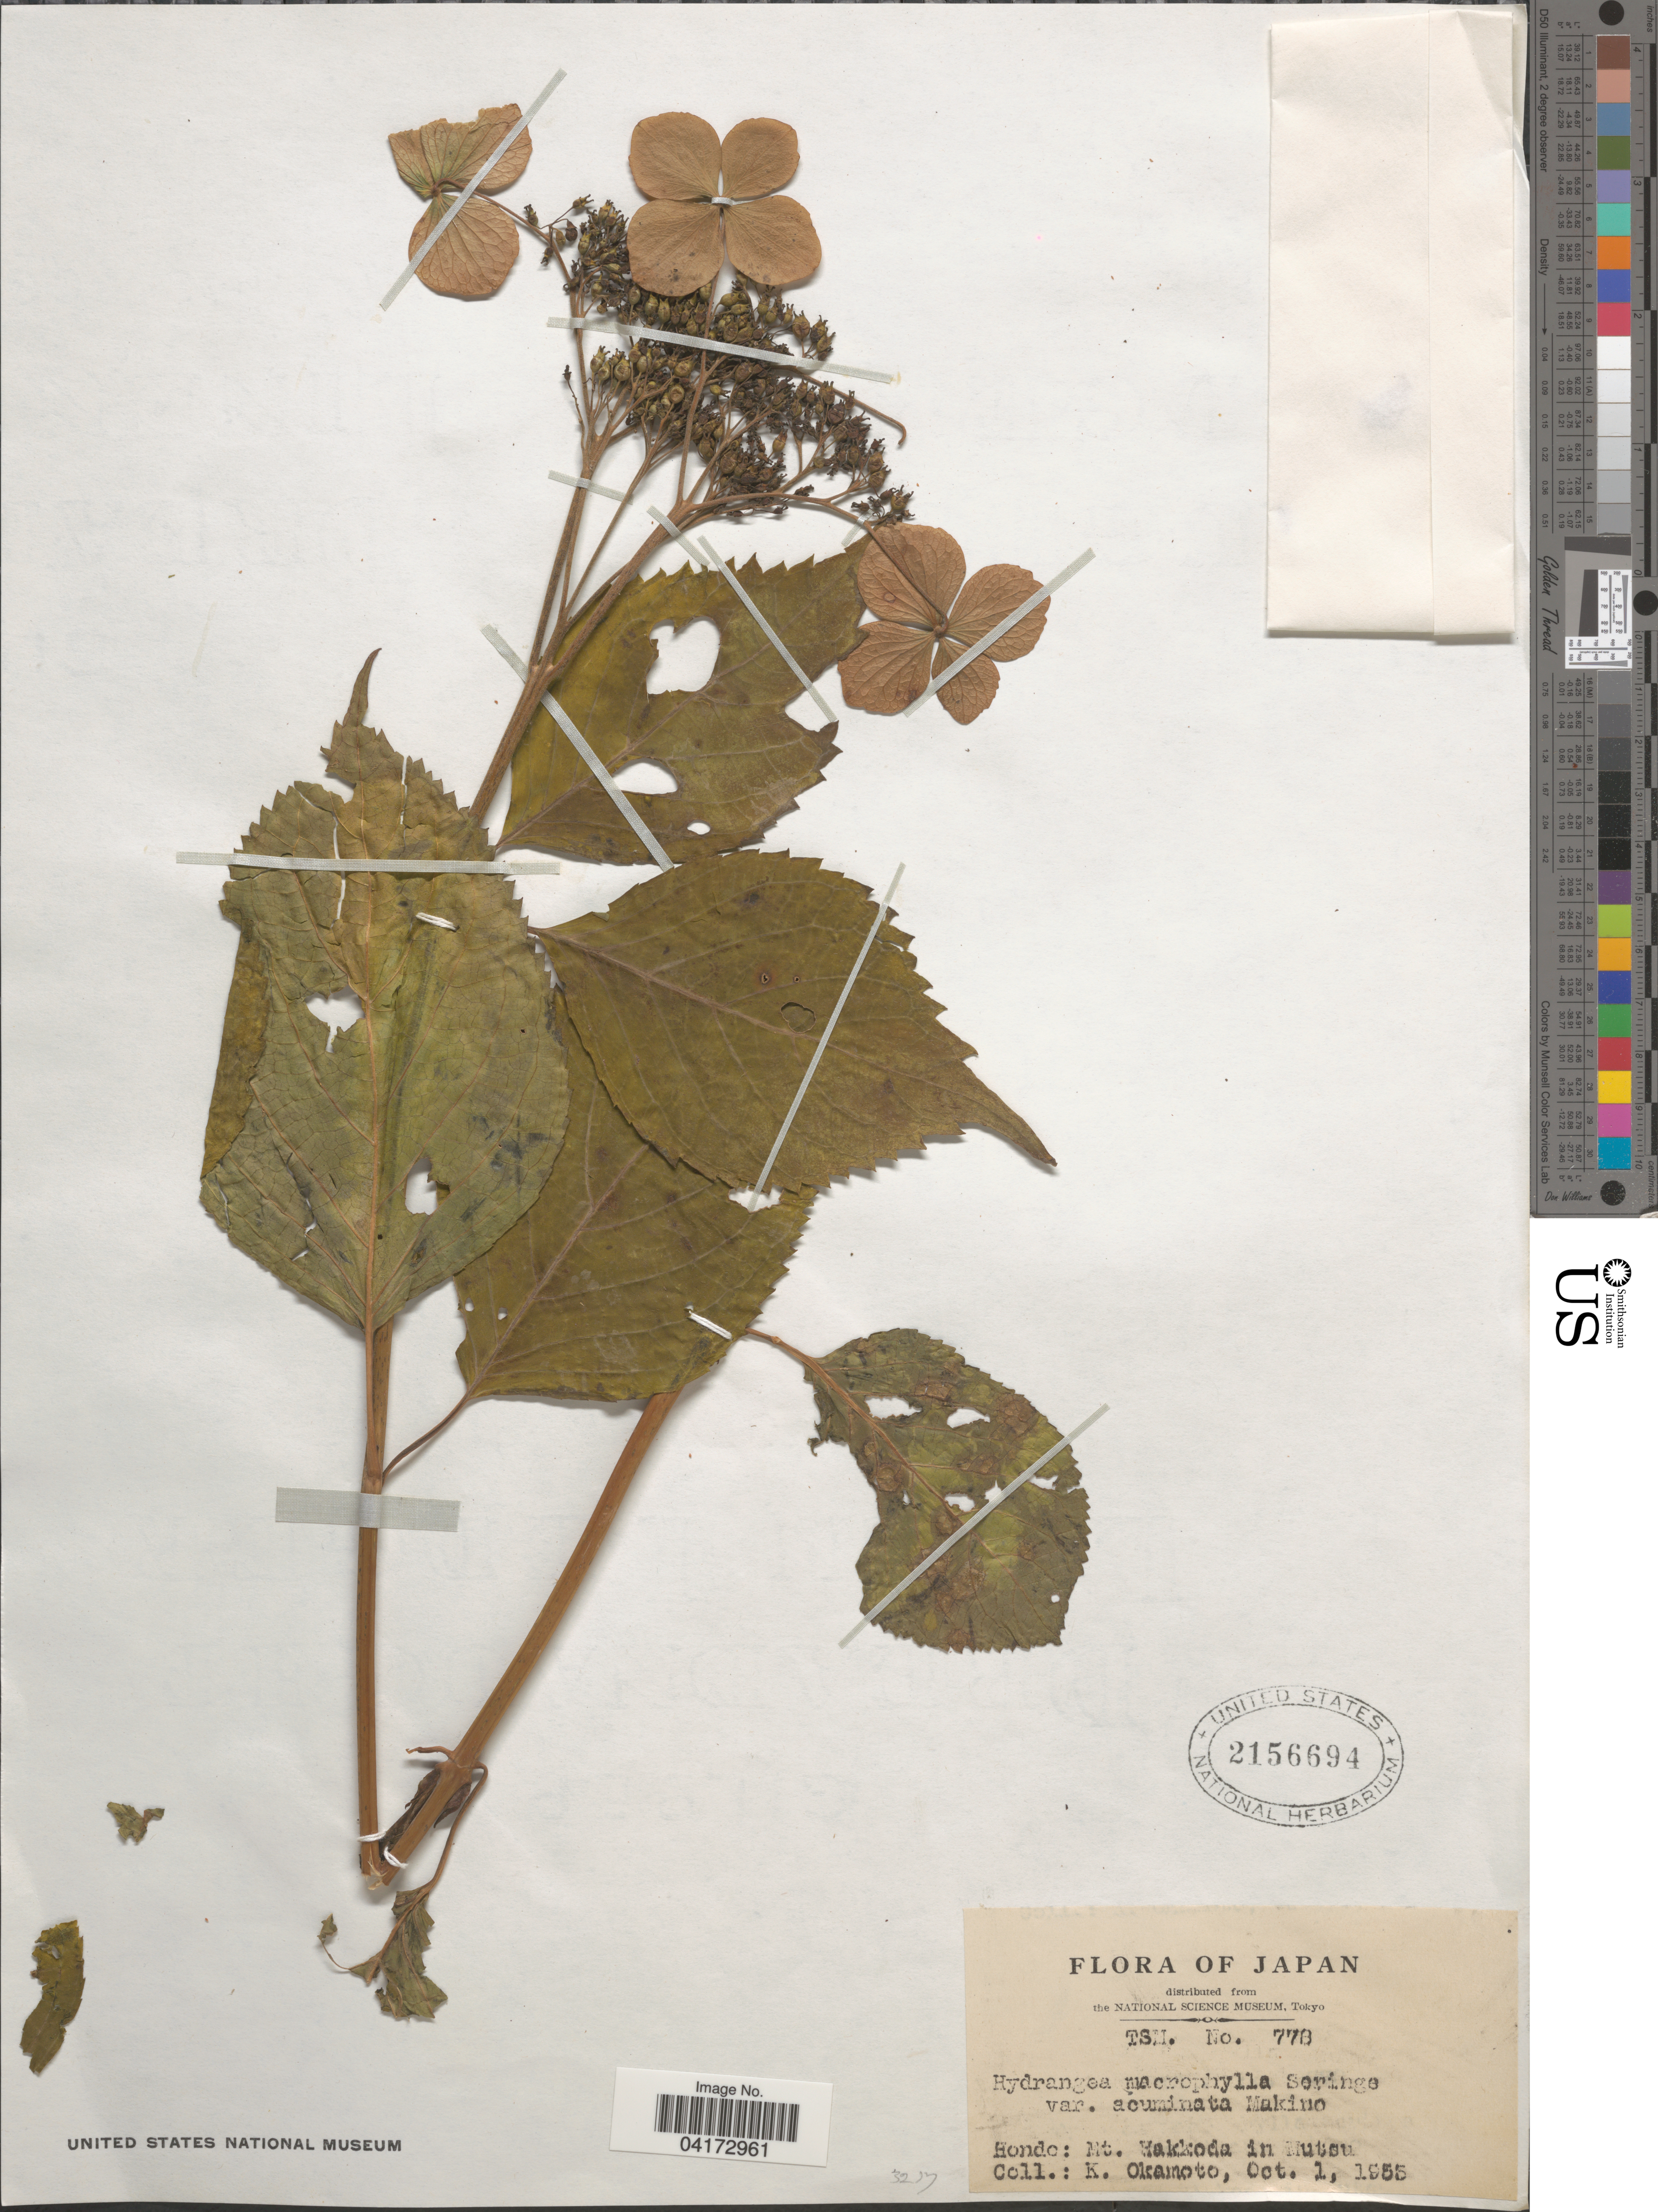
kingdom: Plantae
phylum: Tracheophyta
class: Magnoliopsida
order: Cornales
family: Hydrangeaceae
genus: Hydrangea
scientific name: Hydrangea macrophylla var. acuminata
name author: Makino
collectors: K. Okamoto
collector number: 778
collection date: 1955-10-01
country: Japan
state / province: Aomori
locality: Hondo: Mt. Hakkoda in Mutsu.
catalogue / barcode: US 2156694